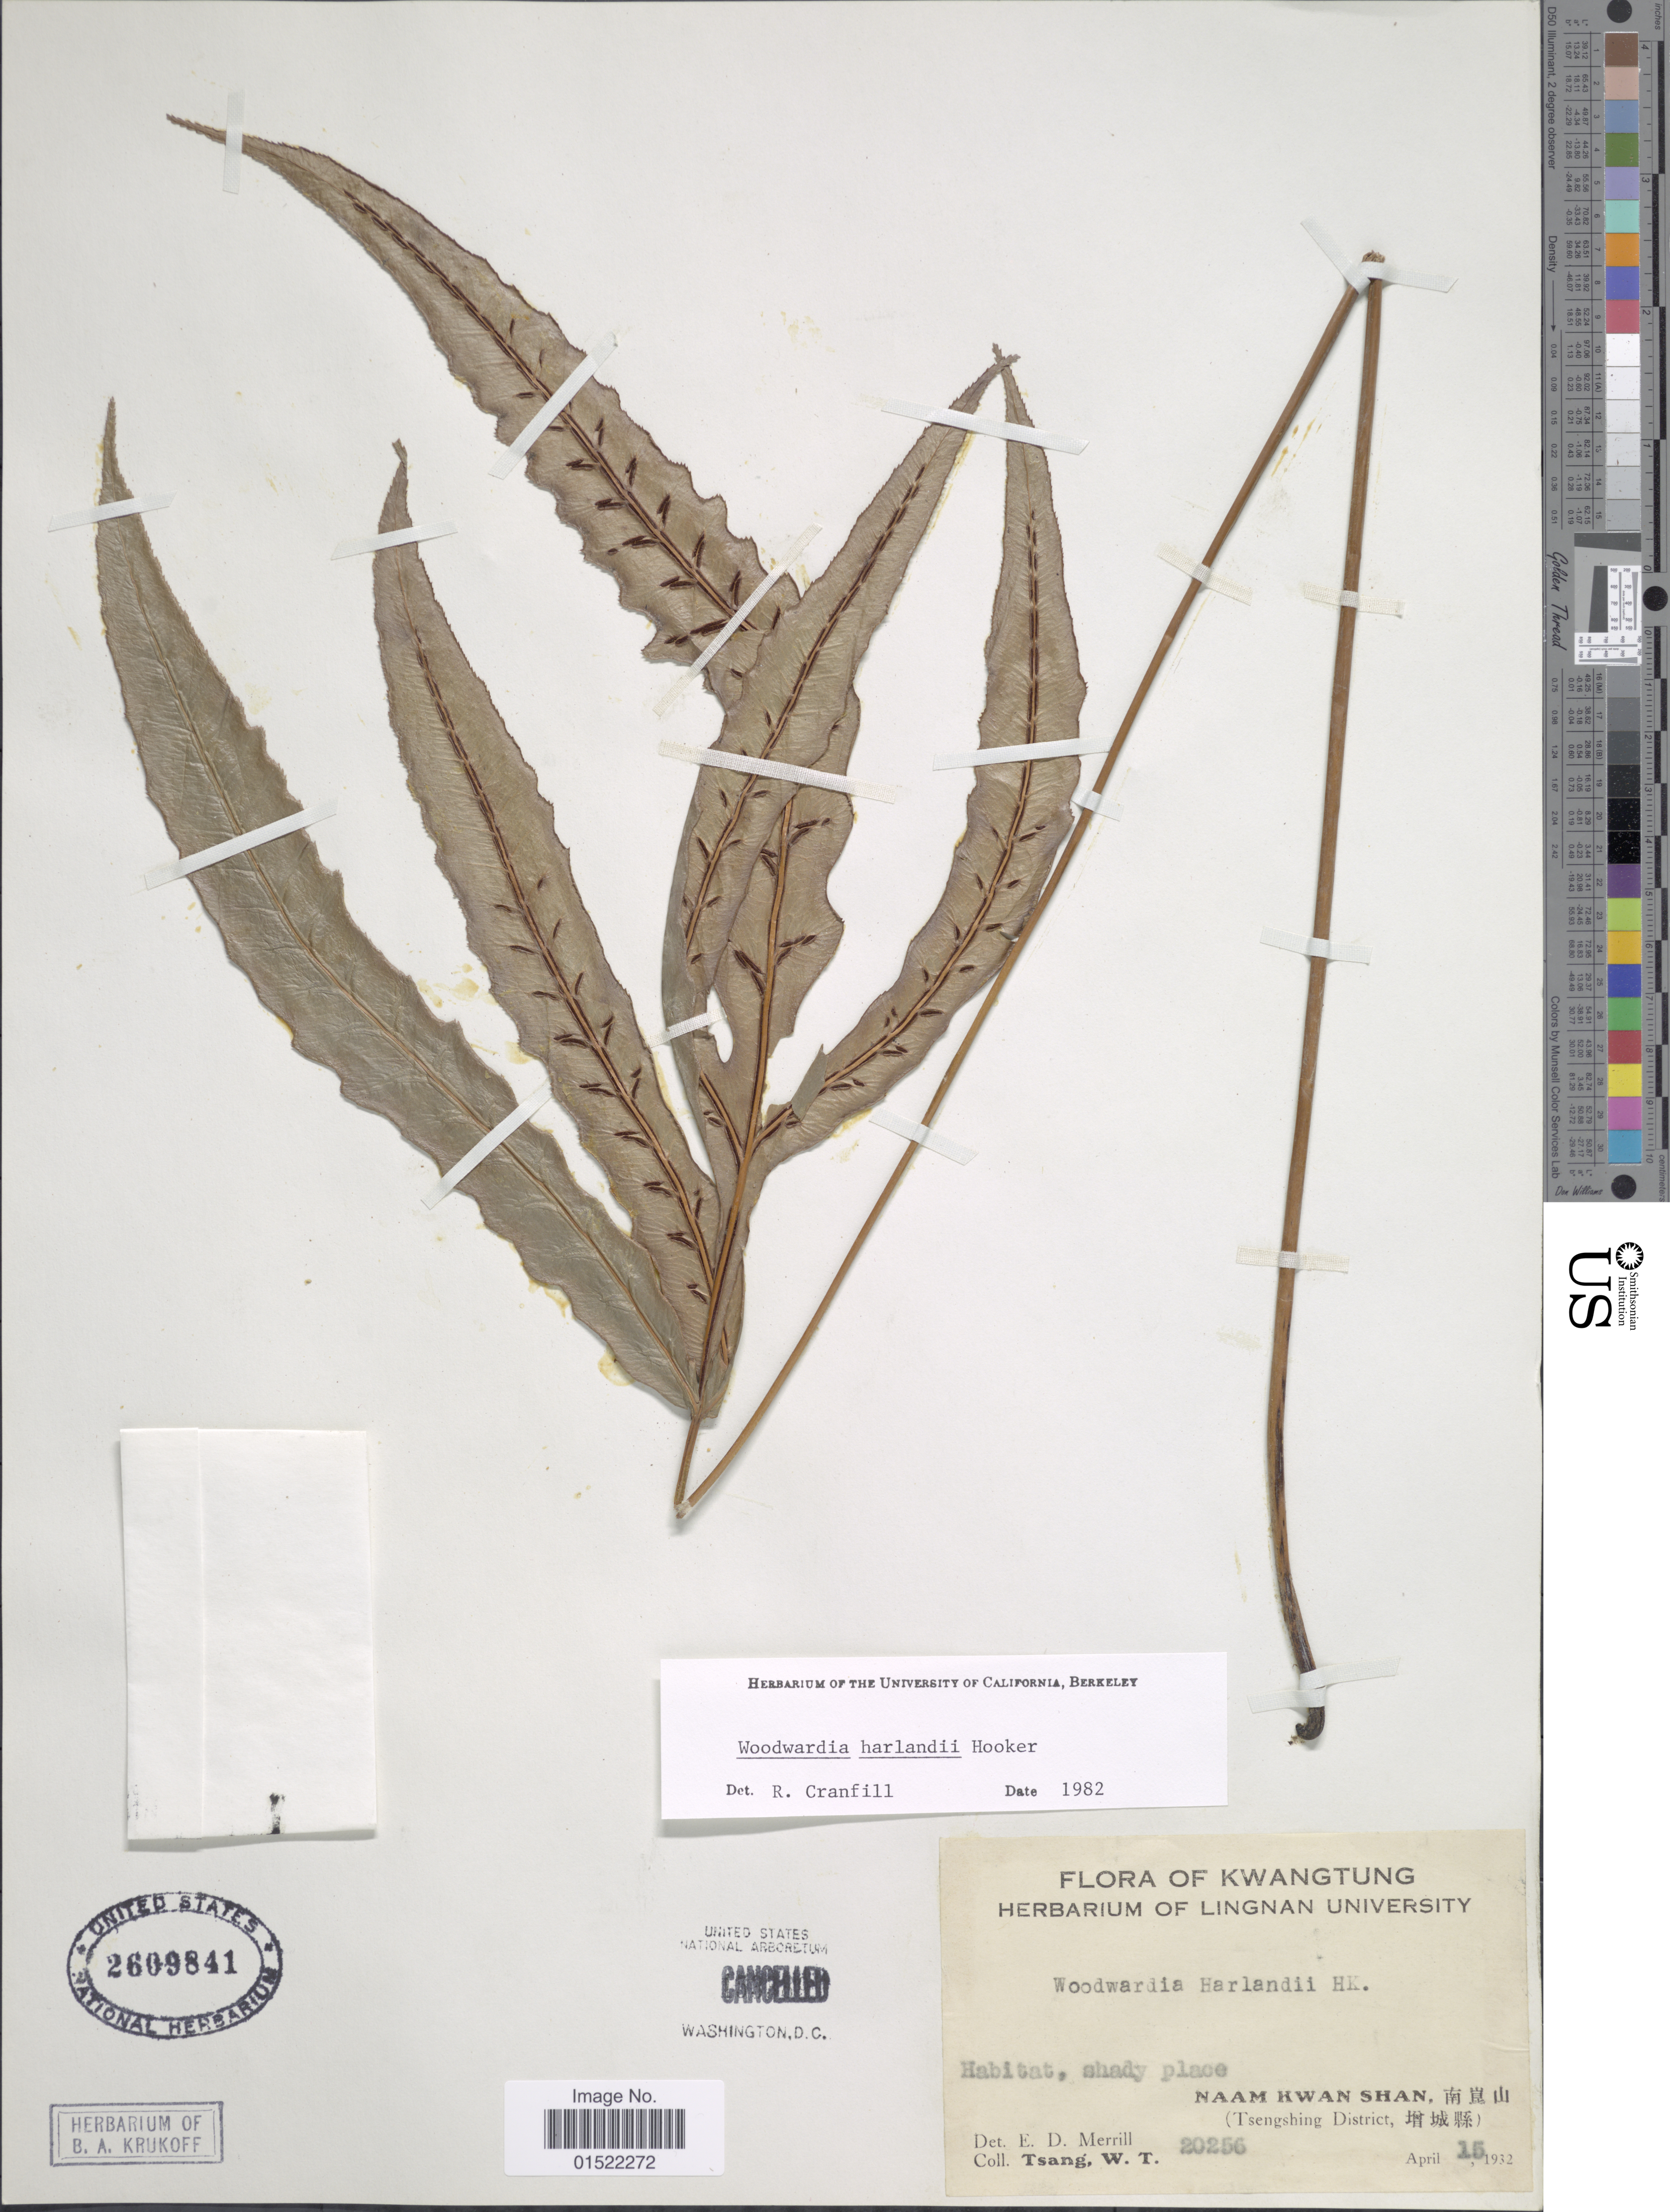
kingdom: Plantae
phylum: Tracheophyta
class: Polypodiopsida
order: Polypodiales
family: Blechnaceae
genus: Woodwardia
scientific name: Woodwardia harlandii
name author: Hook.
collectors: W. T. Tsang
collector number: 20256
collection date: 1932-04-15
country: China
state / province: Guangdong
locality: Kwangtung, Naam Kwan Shan, (Tsengshing Dsitrict)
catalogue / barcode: US 2609841